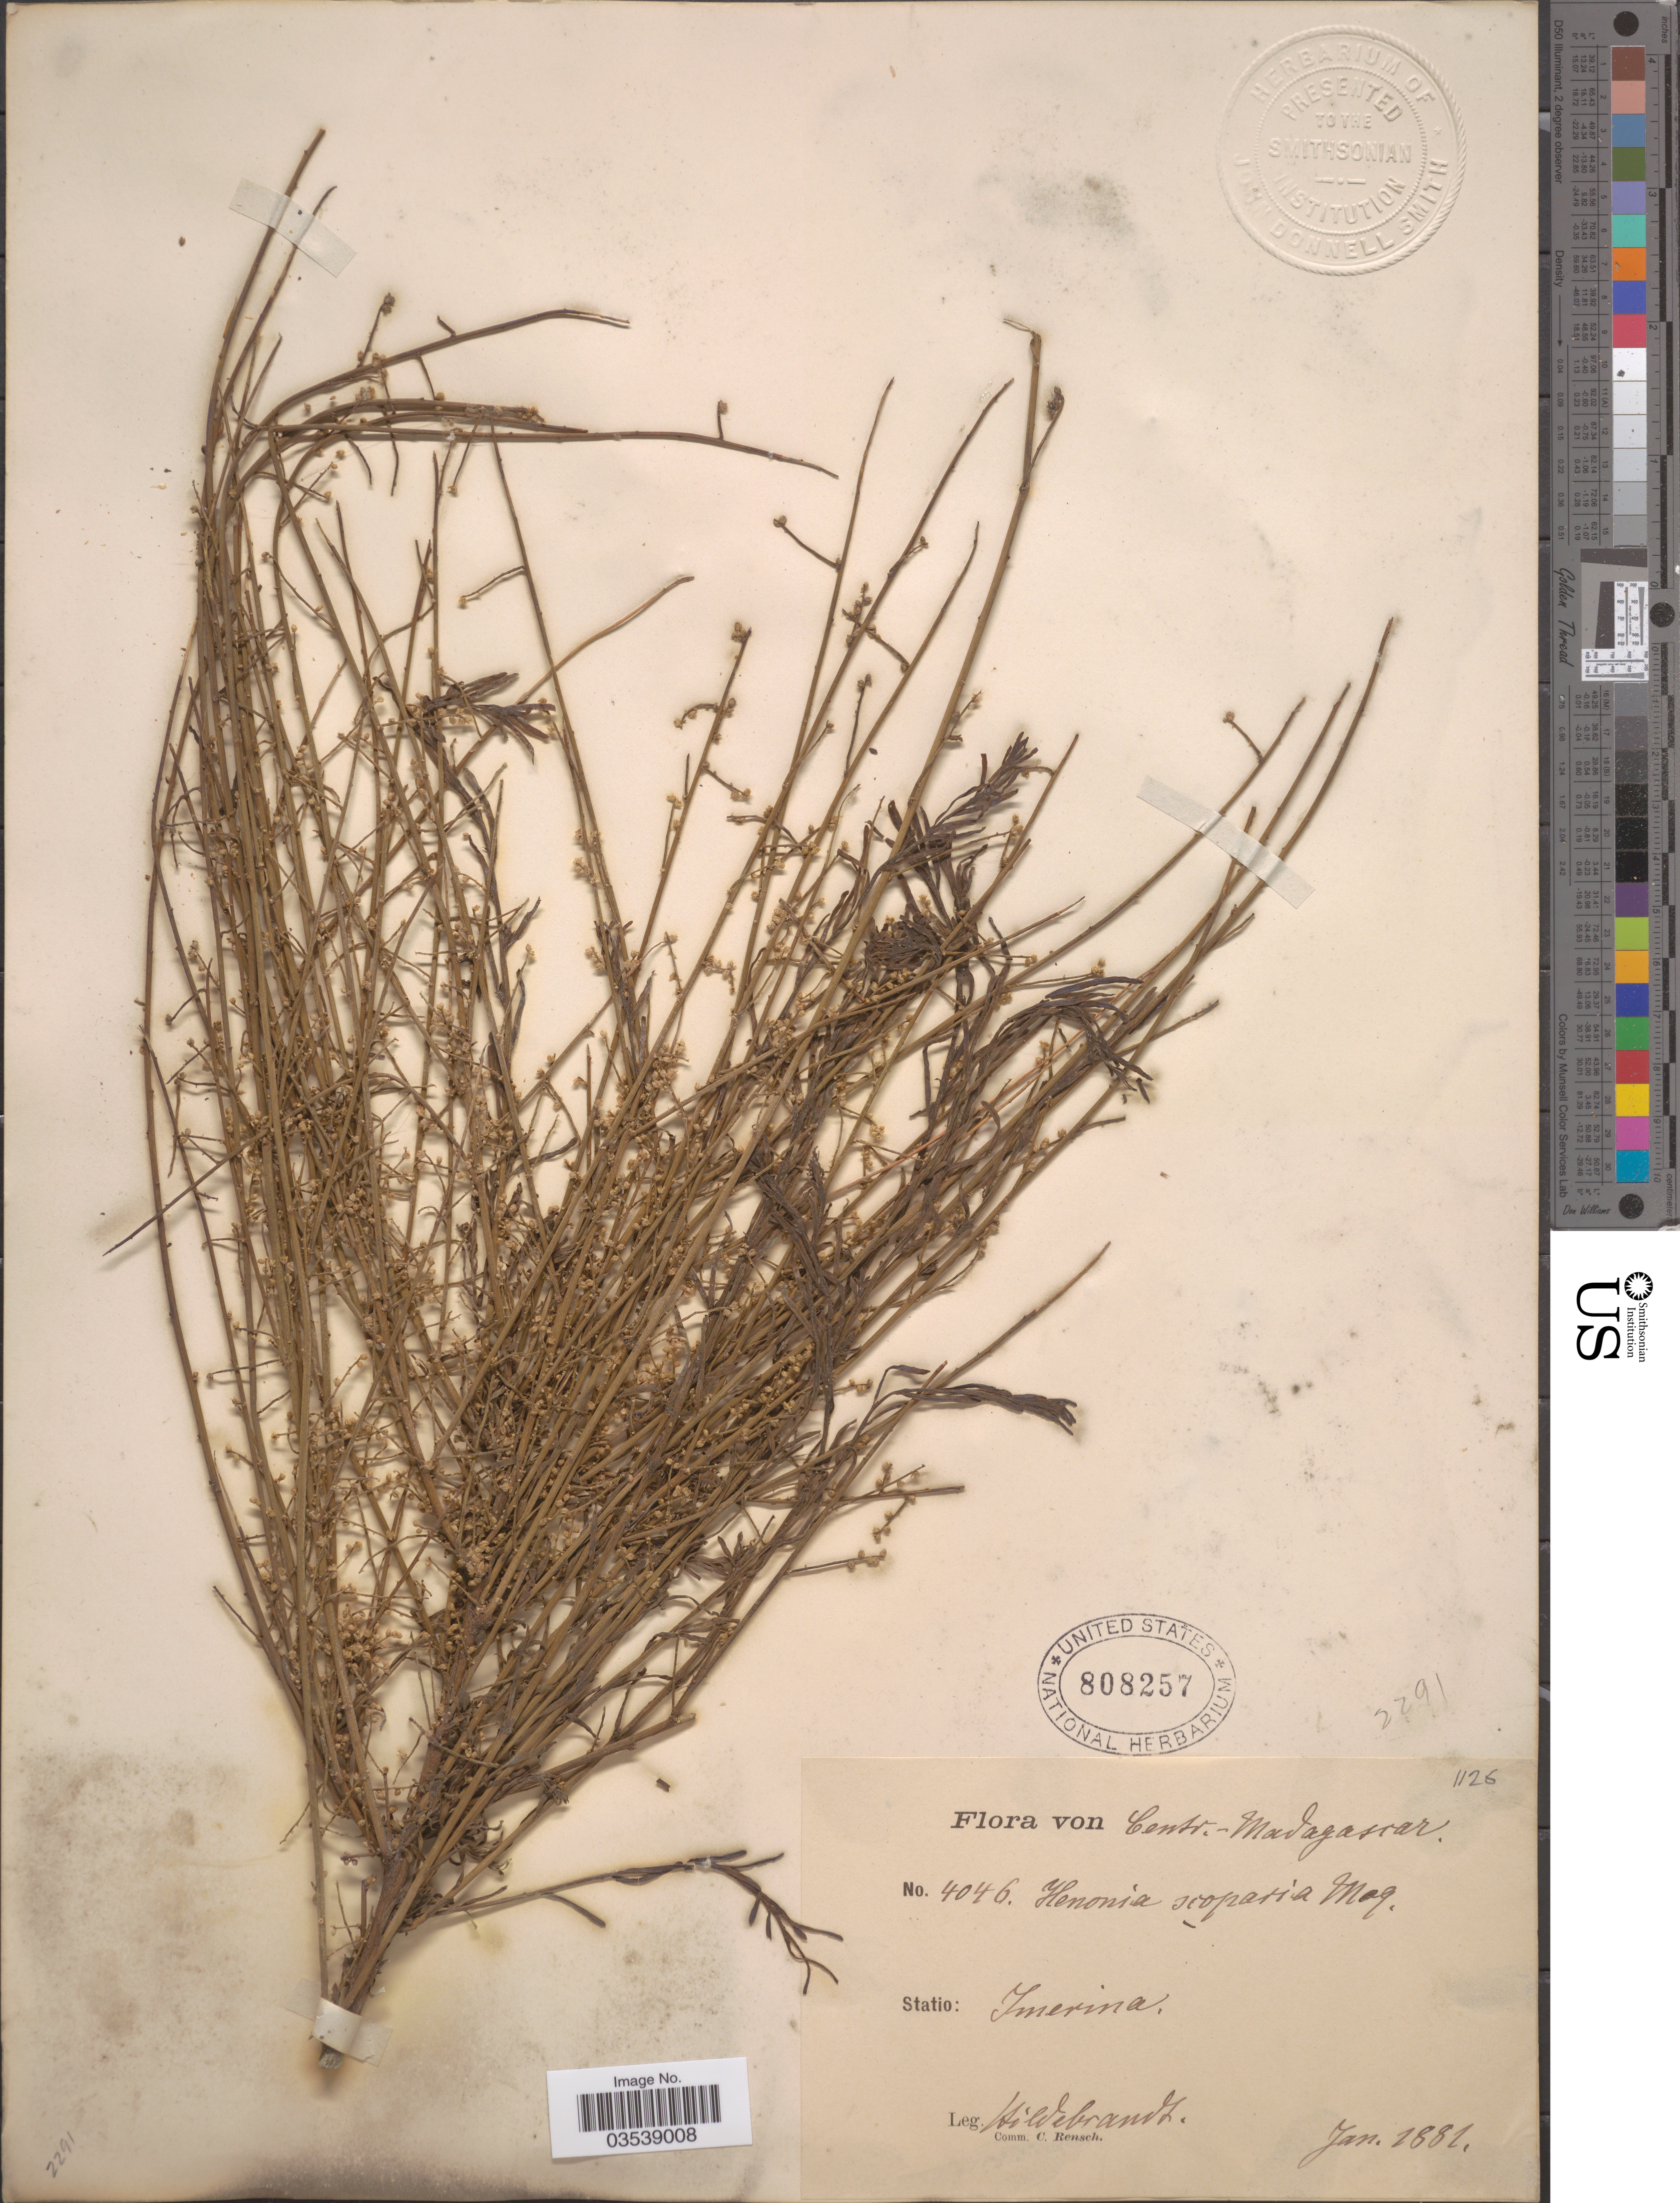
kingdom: Plantae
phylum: Tracheophyta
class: Magnoliopsida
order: Caryophyllales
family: Amaranthaceae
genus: Henonia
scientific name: Henonia scoparia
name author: Moq.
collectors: J. Hildebrandt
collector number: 4046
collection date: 1881-01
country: Madagascar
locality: Centr.-Madagascar. Statio: Imerina.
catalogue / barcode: US 808257